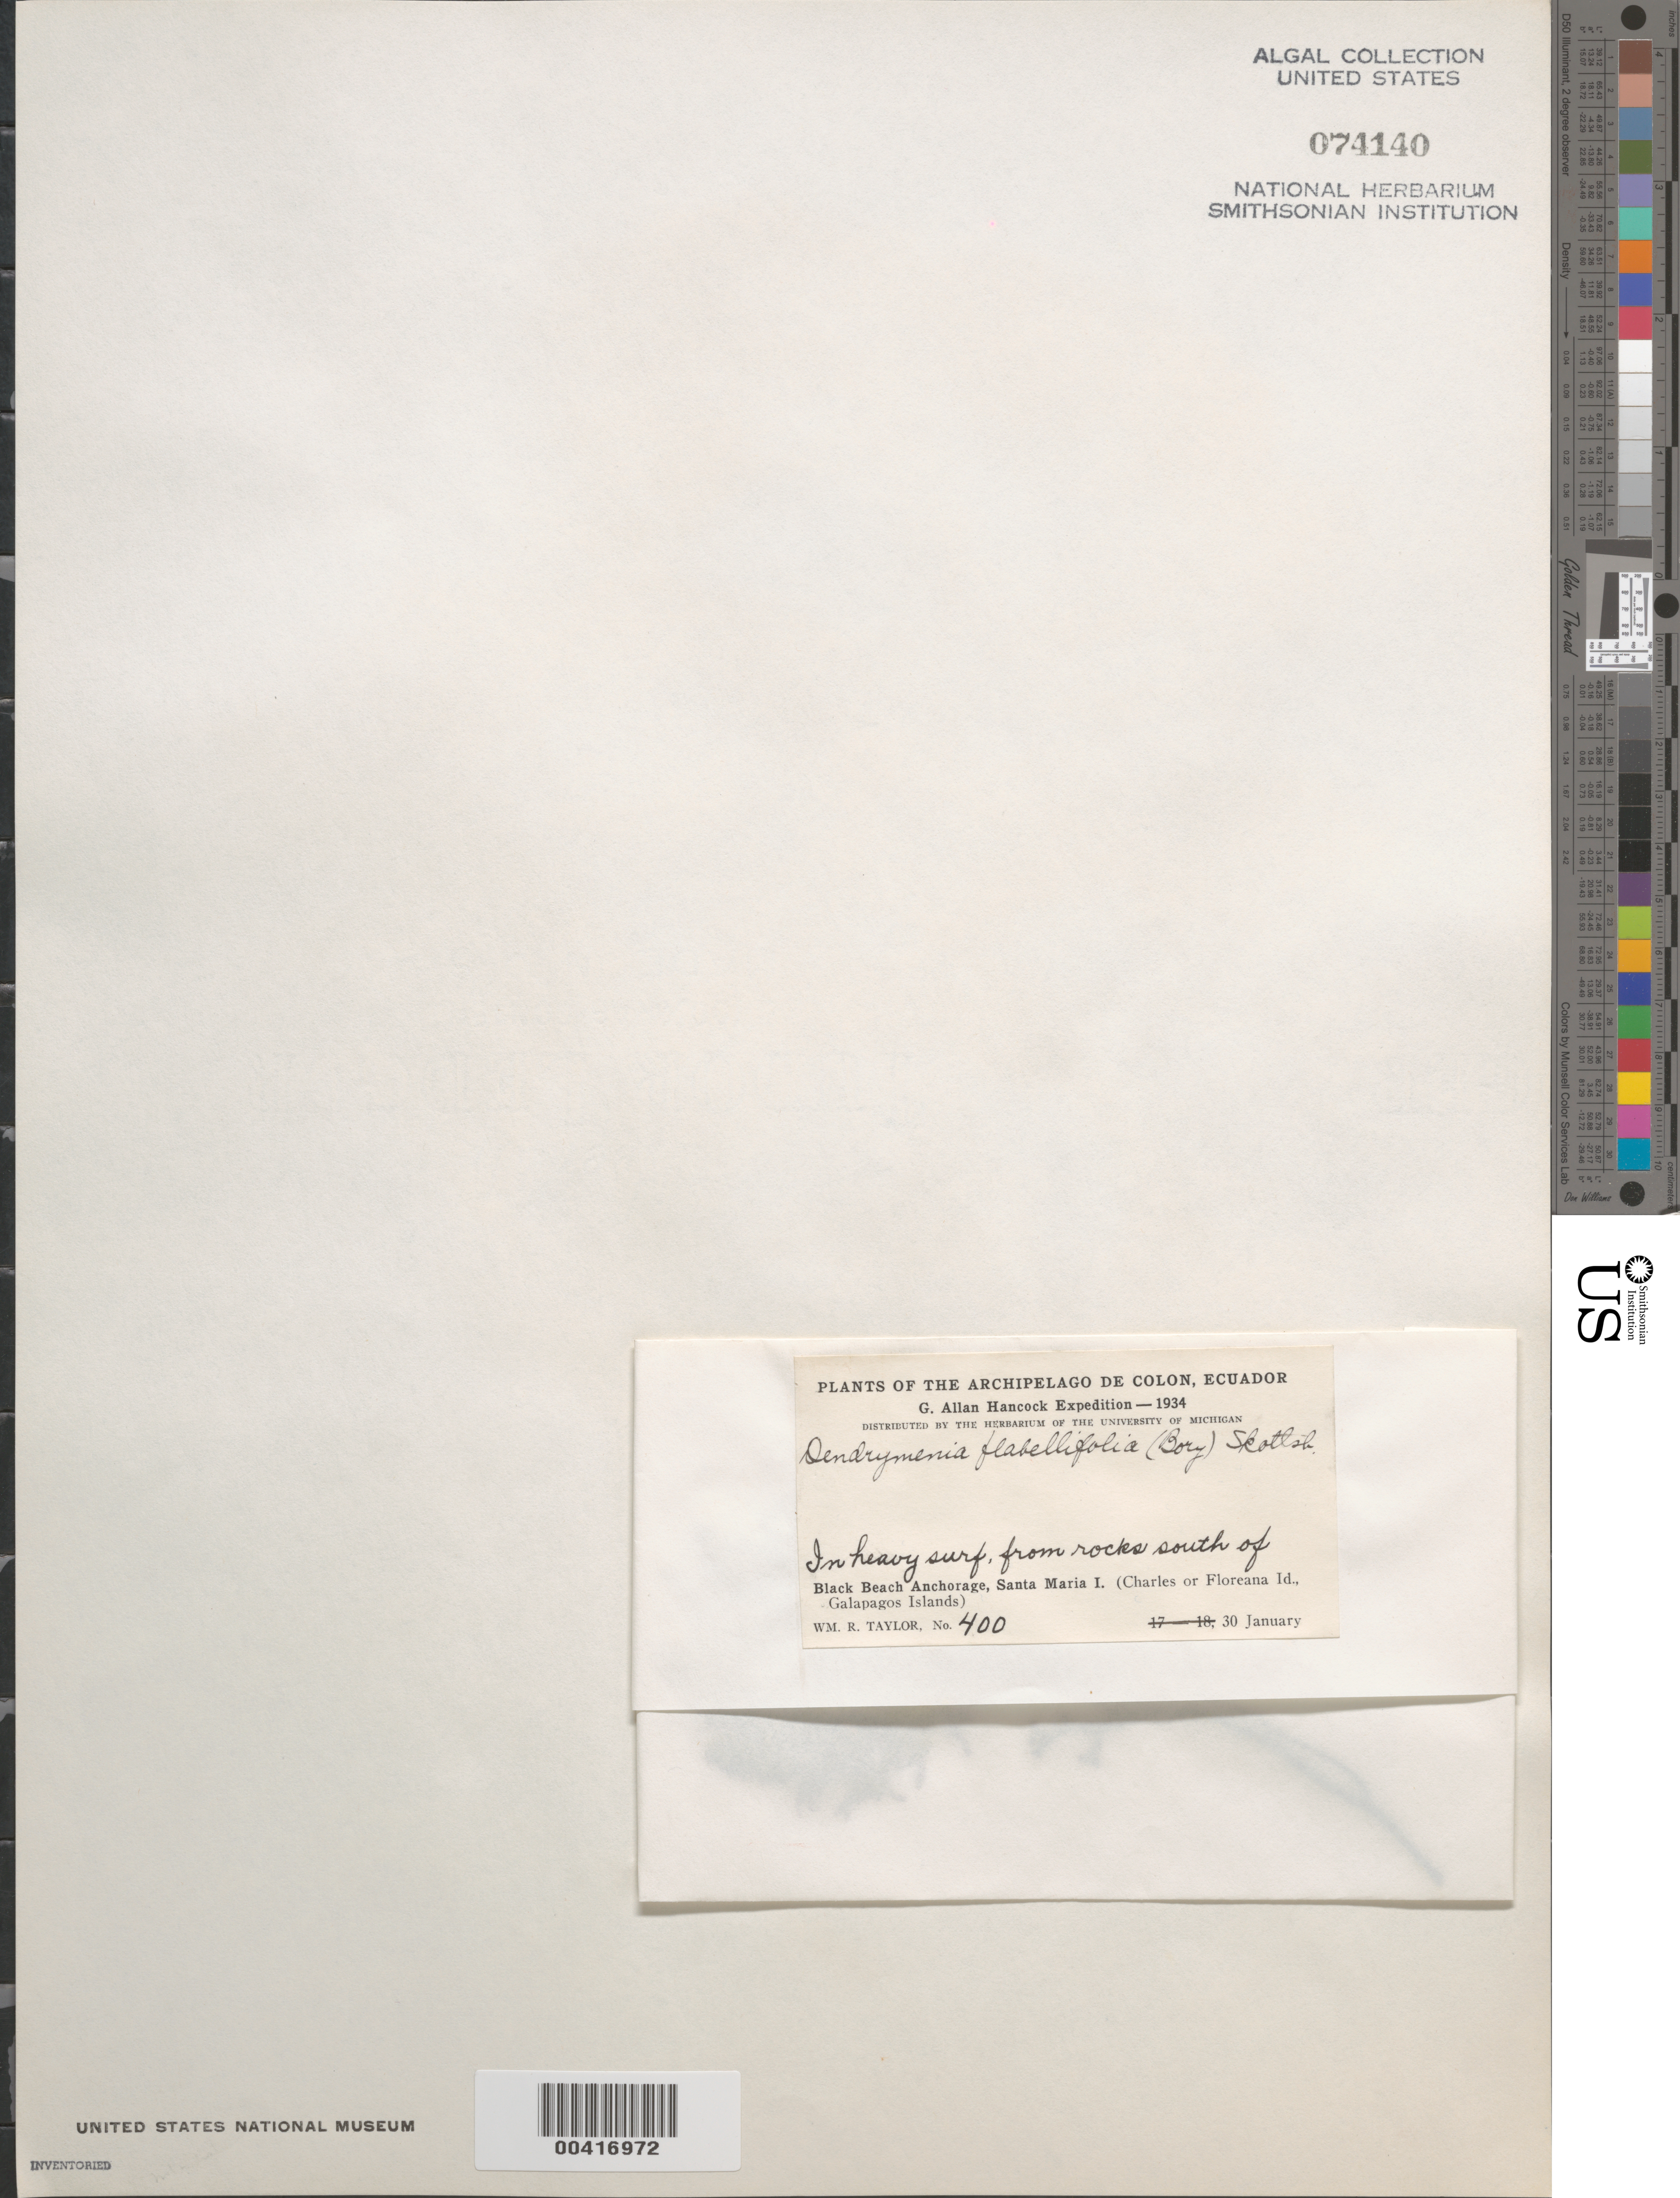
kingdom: Plantae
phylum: Rhodophyta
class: Florideophyceae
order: Rhodymeniales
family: Rhodymeniaceae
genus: Rhodymenia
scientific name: Rhodymenia flabellifolia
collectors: W. R. Taylor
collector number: WRT 34-400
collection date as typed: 30 Jan 1934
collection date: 1934-01-30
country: Ecuador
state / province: Colón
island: Floreana [Charles, Santa Maria]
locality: Black Beach Anchorage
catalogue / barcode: US 74140